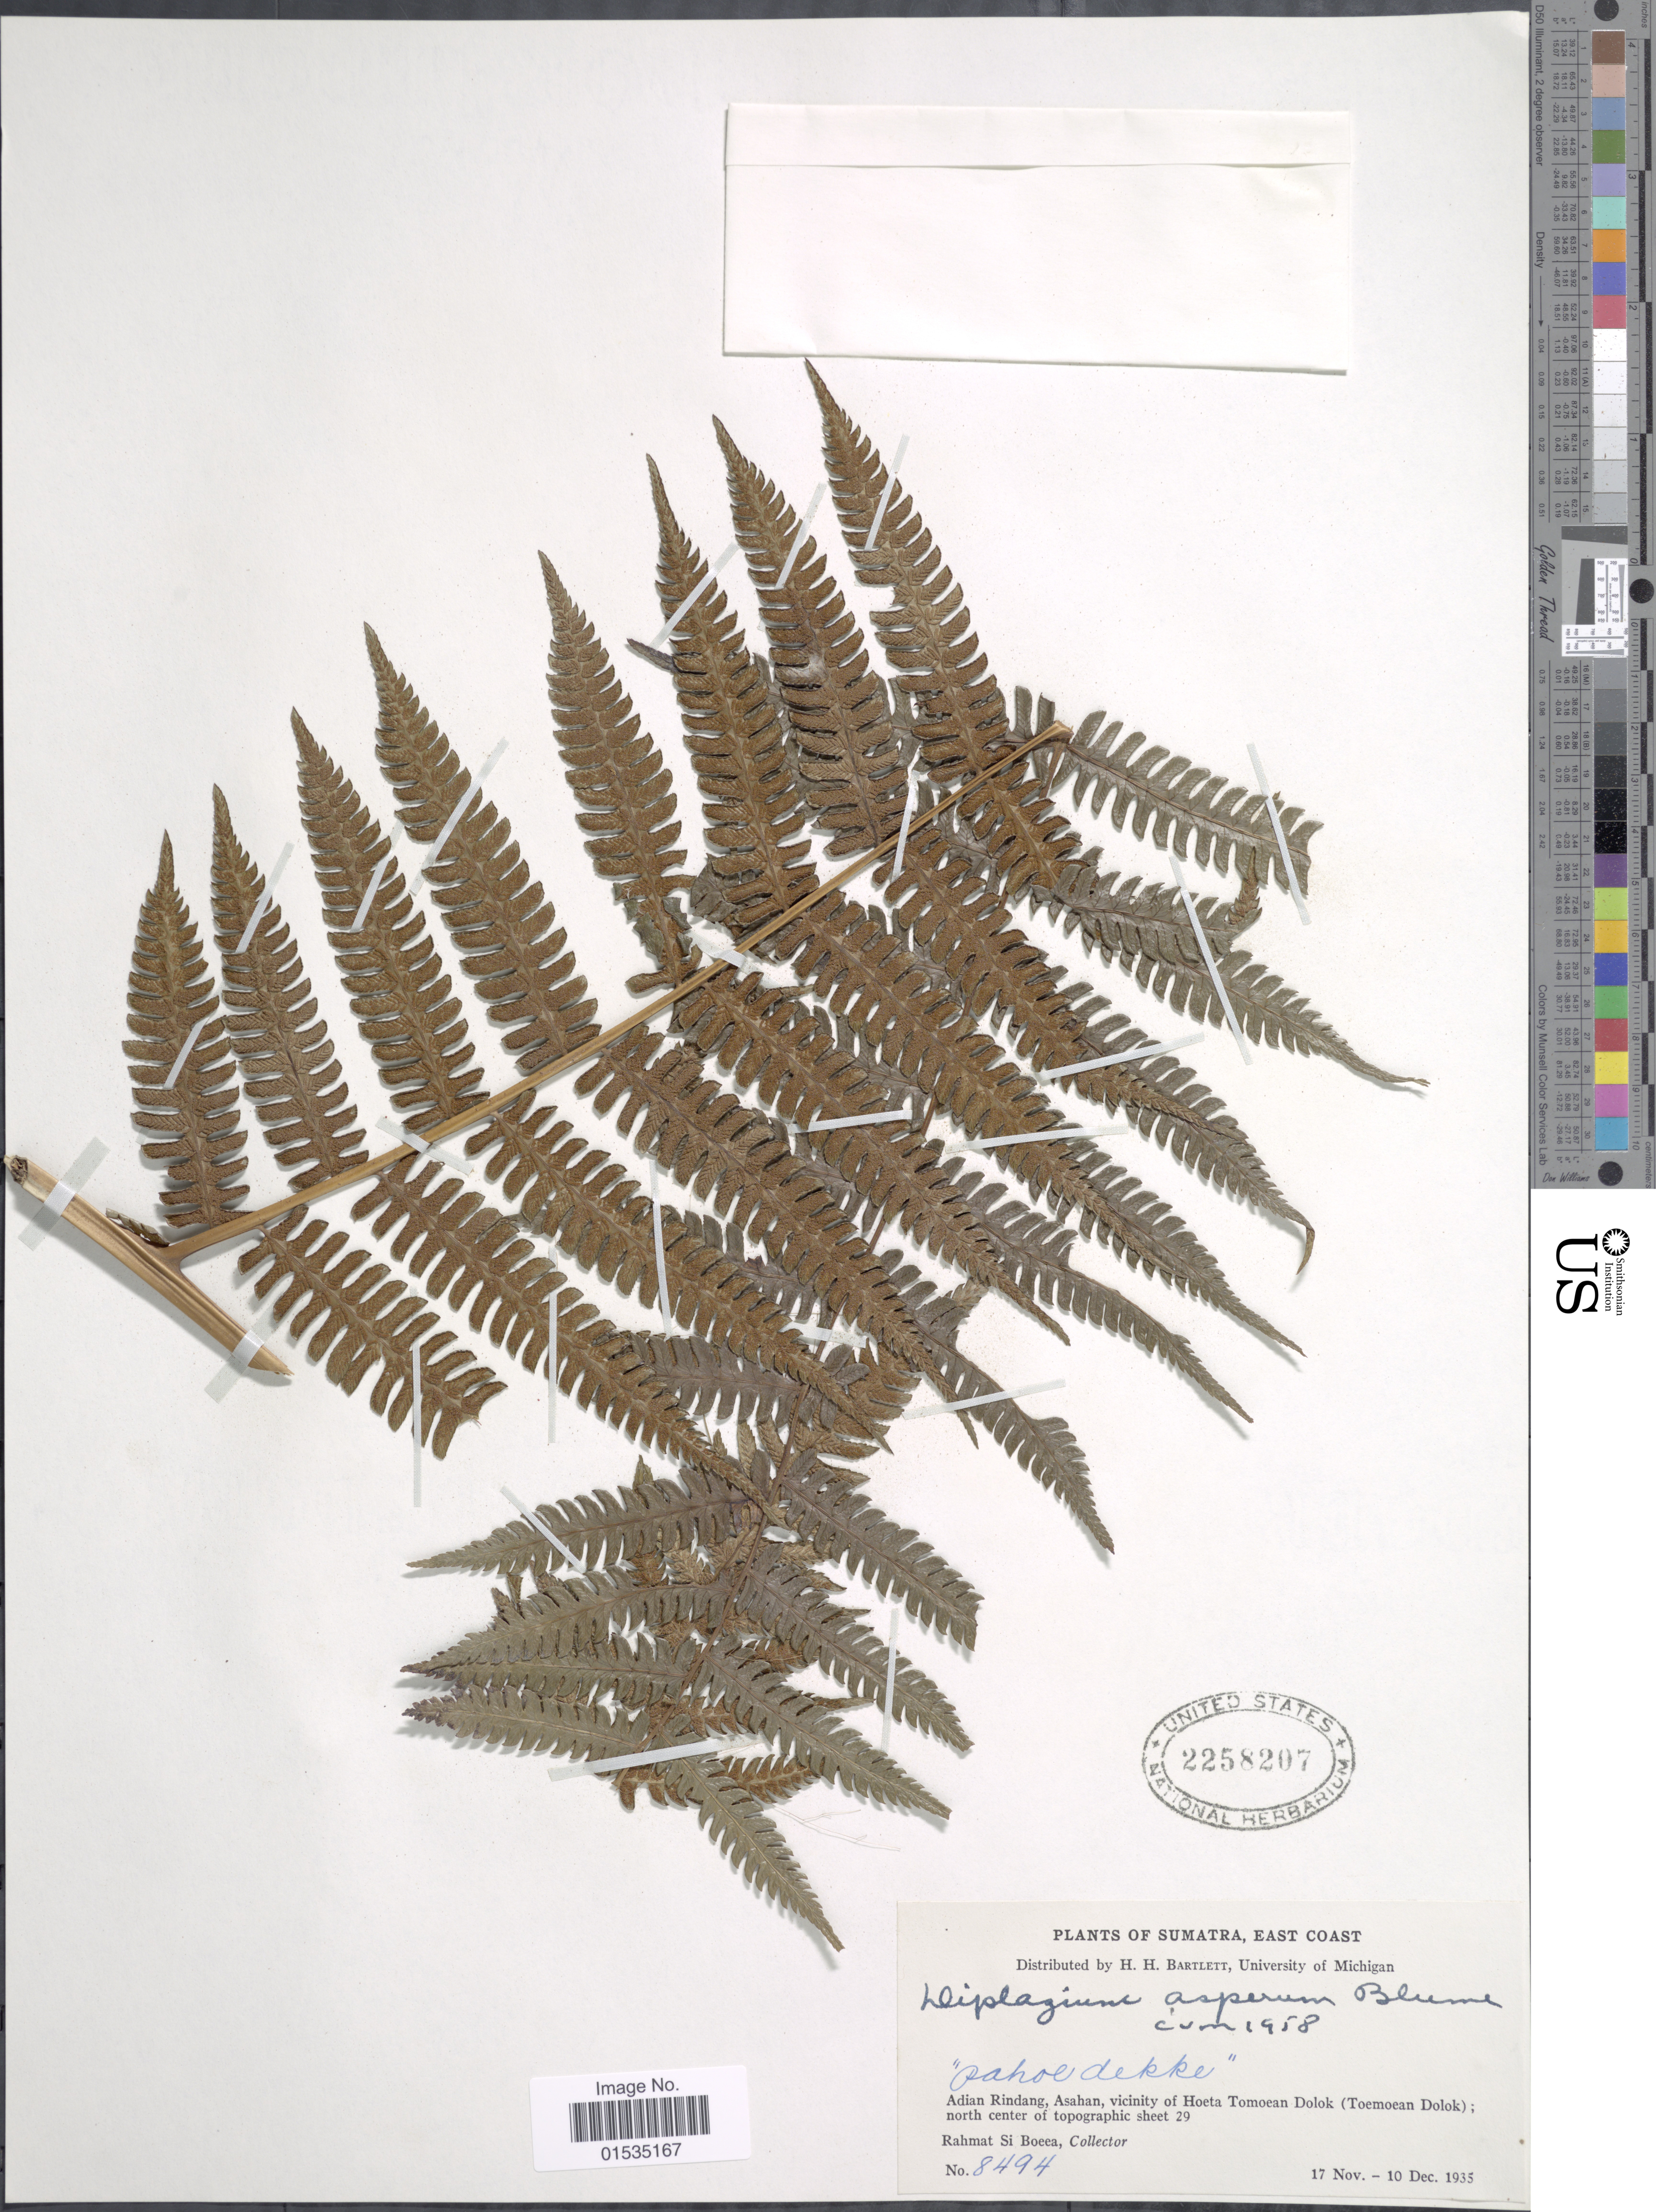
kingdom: Plantae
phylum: Tracheophyta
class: Polypodiopsida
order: Polypodiales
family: Athyriaceae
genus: Diplazium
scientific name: Diplazium polypodioides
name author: Blume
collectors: Rahmat Si Boeea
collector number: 8494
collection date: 1935-11-17/1935-12-10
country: Indonesia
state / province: Sumatra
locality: East Coast, Adian Rindang, Asahan, Vicinity of Hoeta Tomoean Dolo (Toemoean Dolok); north center of topographic sheet 29, "pahoe dekke"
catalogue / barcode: US 2258207